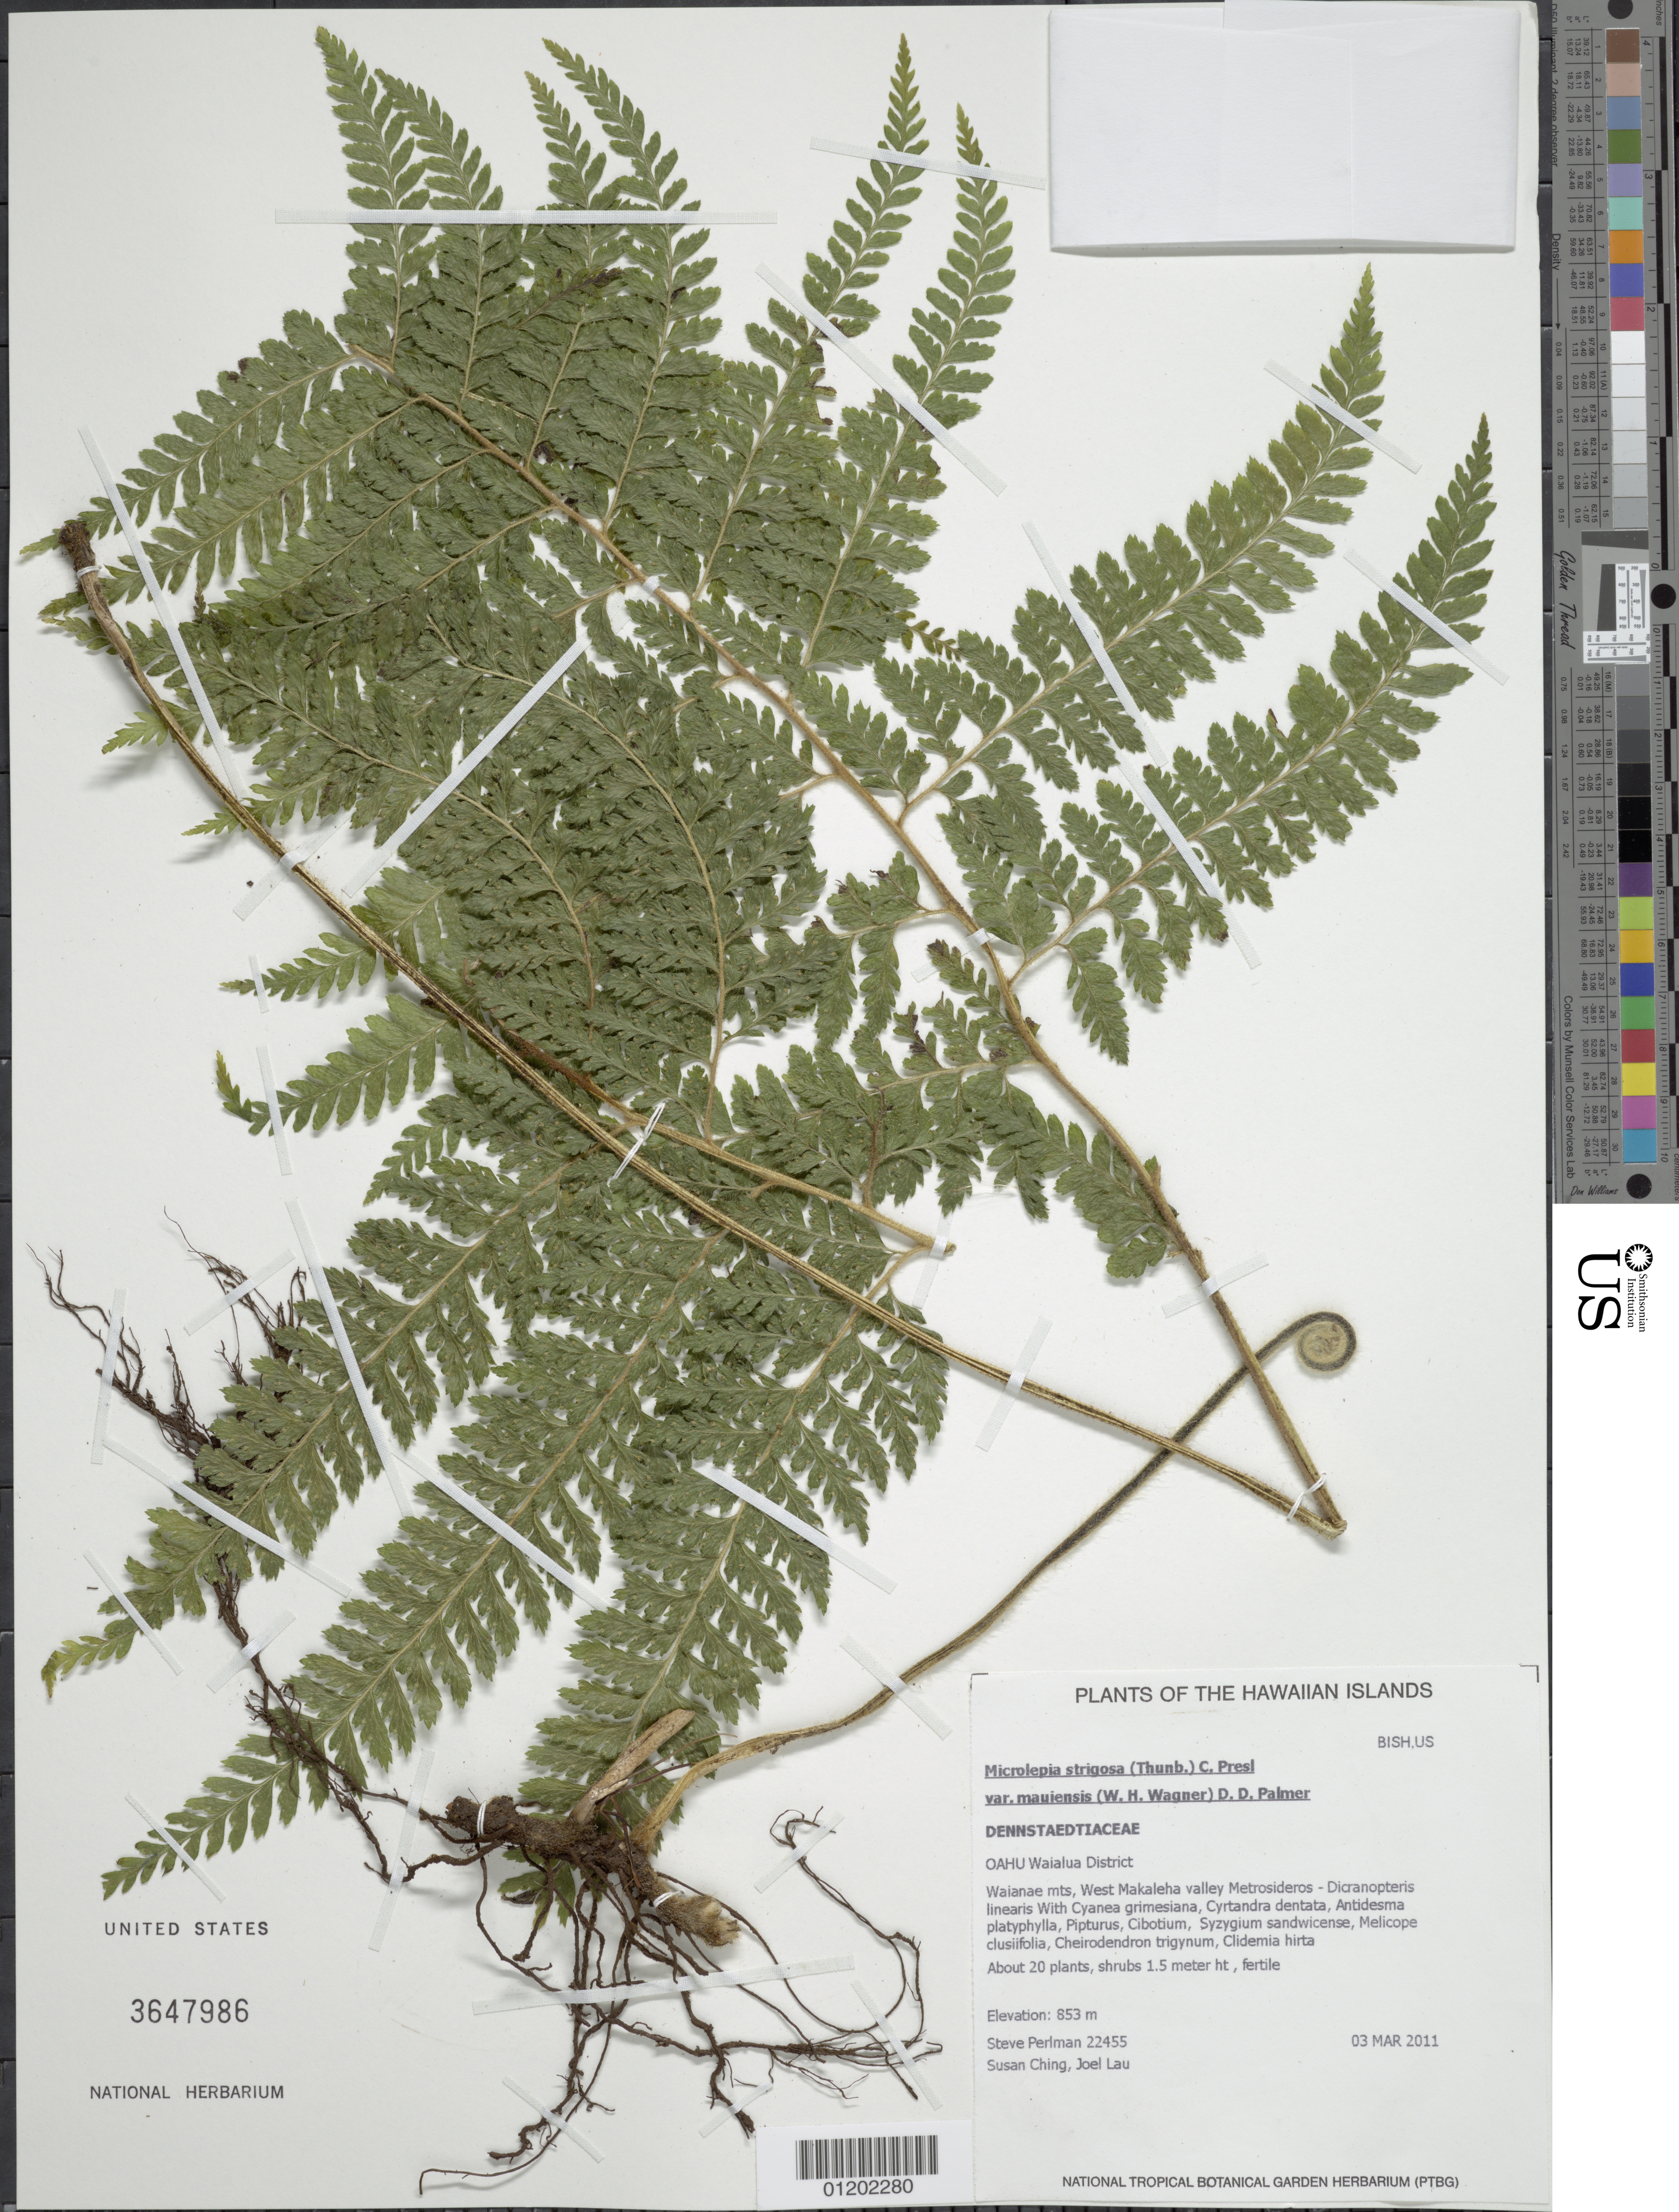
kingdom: Plantae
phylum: Tracheophyta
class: Polypodiopsida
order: Polypodiales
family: Dennstaedtiaceae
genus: Microlepia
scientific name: Microlepia strigosa var. mauiensis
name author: (W.H. Wagner) D.D. Palmer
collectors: S. P. Perlman, S. Ching & J. Lau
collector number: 22455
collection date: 2011-03-03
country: United States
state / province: Hawaii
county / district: Honolulu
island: Oahu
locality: Wailuku, Waianae Mts., West Makaleha Valley.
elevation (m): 853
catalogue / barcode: US 3647986